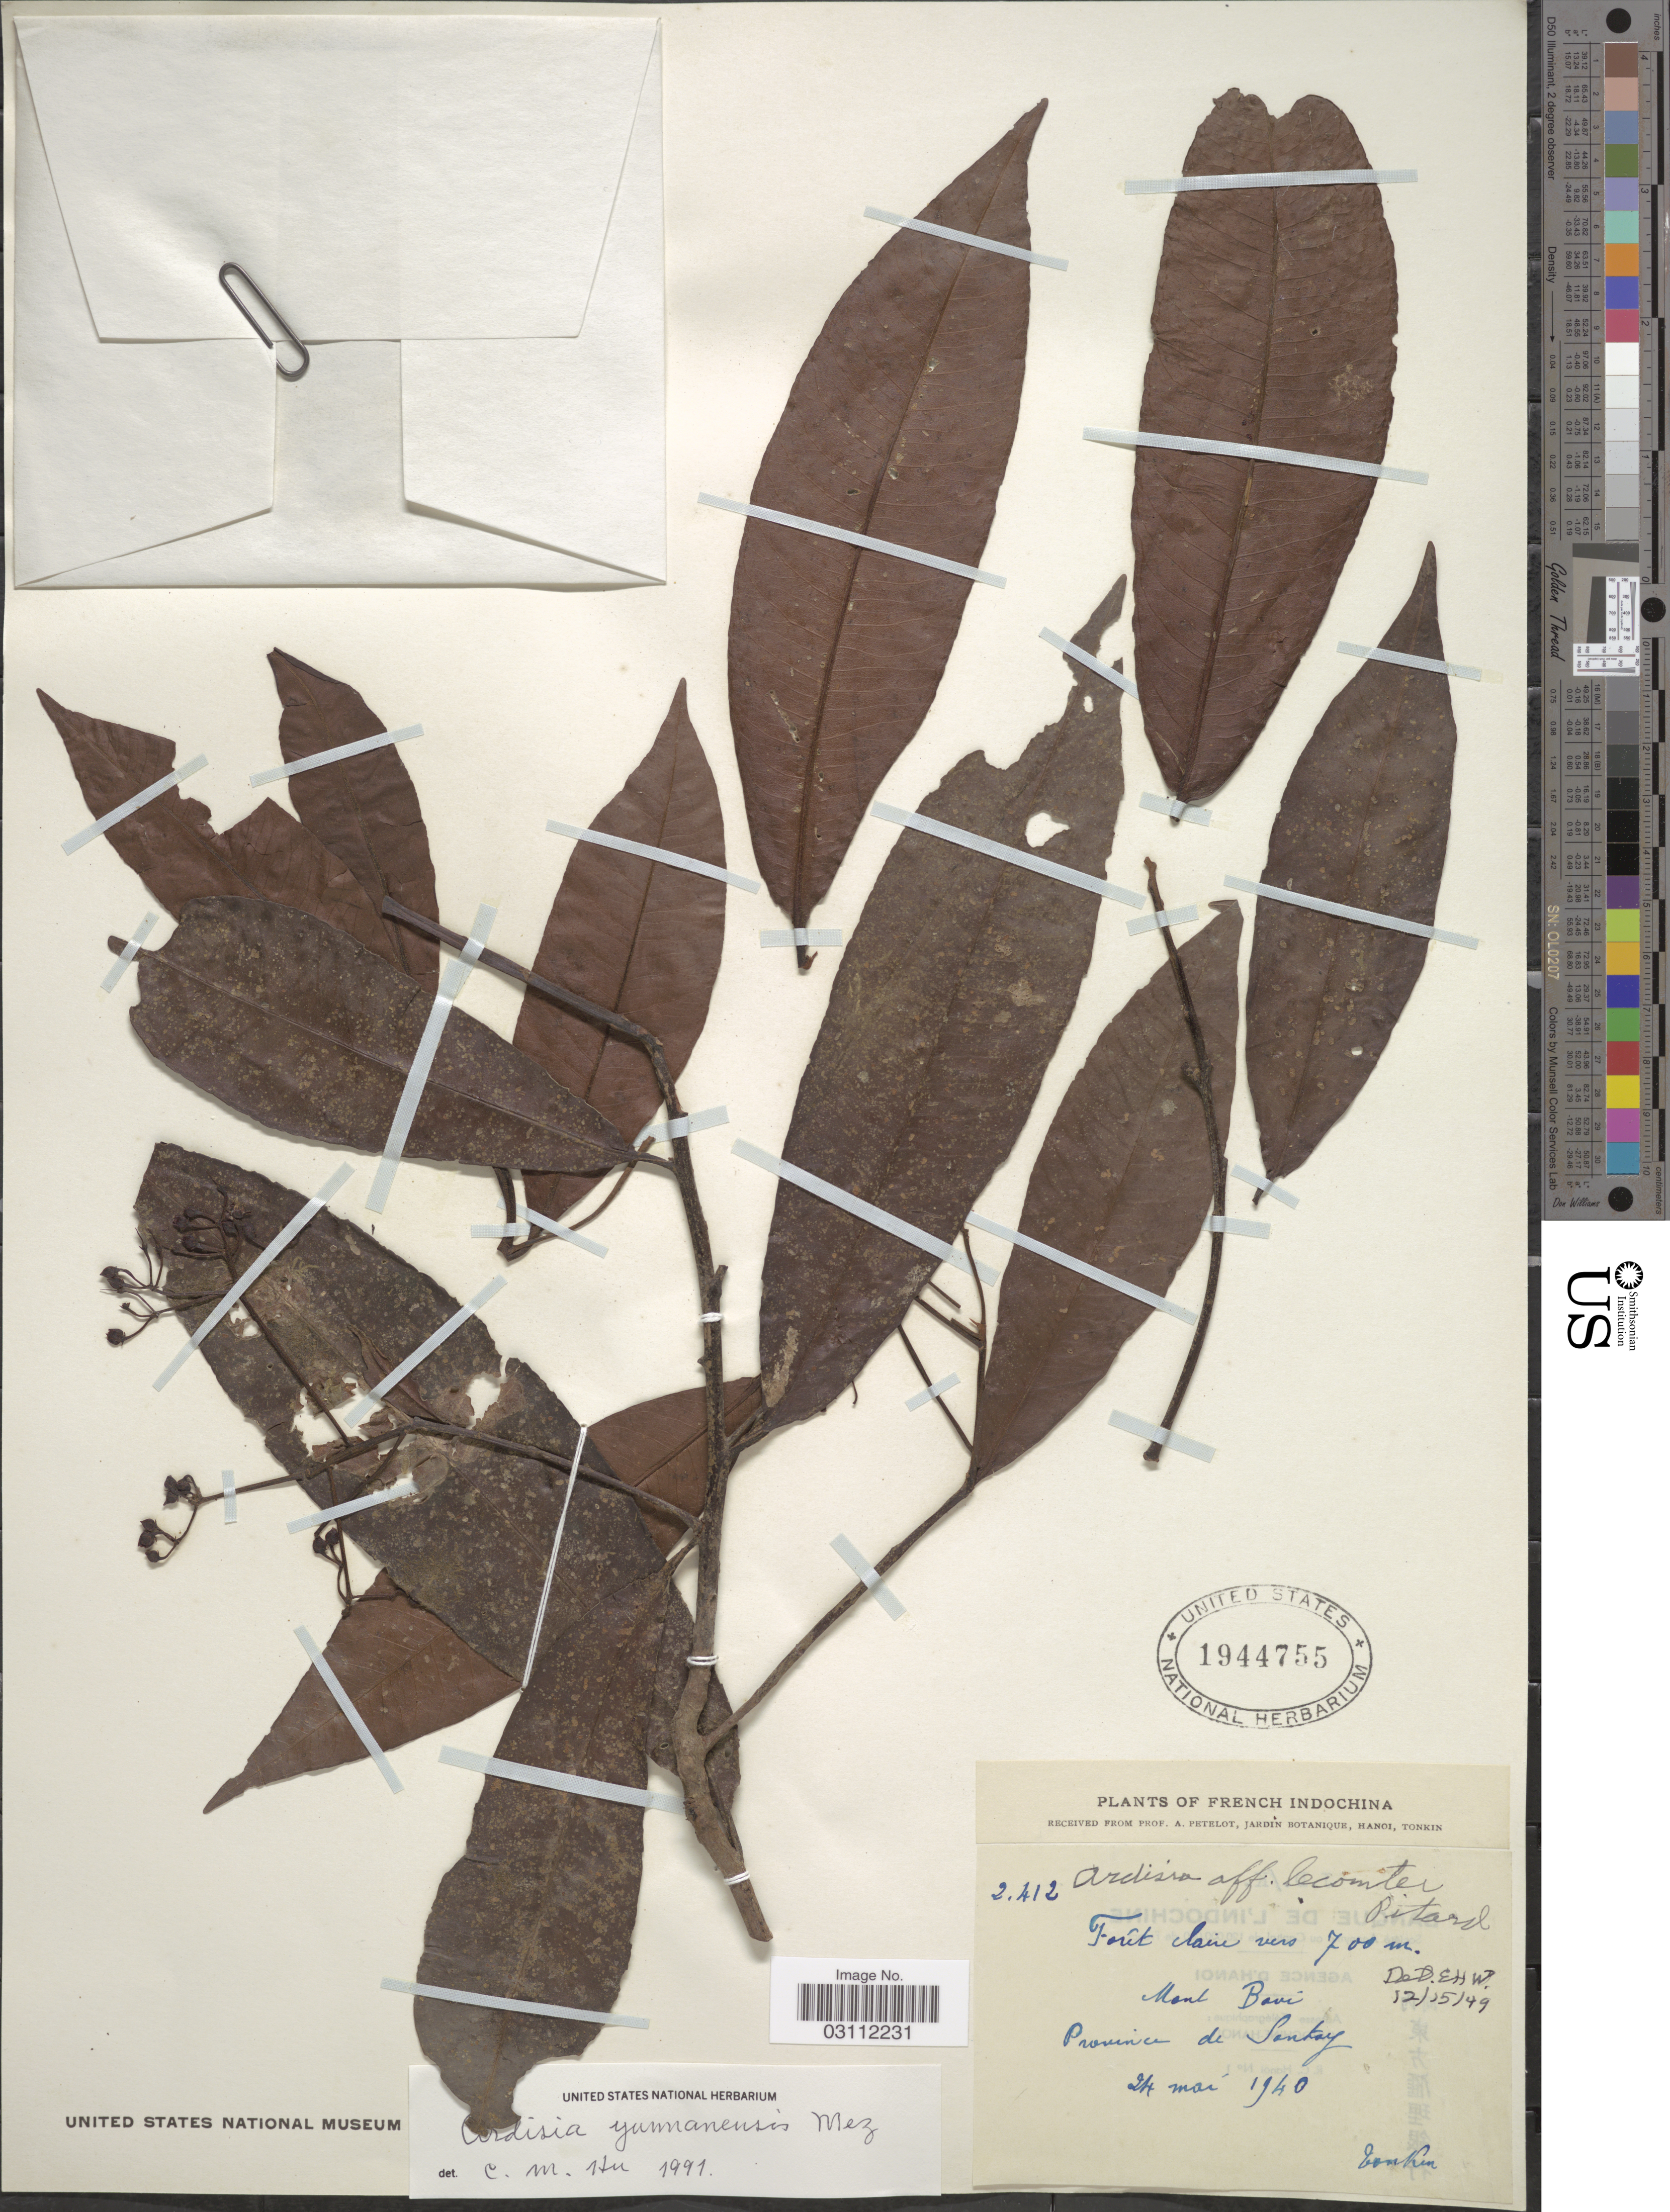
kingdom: Plantae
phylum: Tracheophyta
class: Magnoliopsida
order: Ericales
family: Primulaceae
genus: Ardisia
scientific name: Ardisia yunnanensis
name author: Mez in Engl.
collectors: A. Petelot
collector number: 2412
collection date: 1940-05-24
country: Vietnam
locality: French Indochina. Forêt claire Mont Bani. Province de Sontoy.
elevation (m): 700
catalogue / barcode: US 1944755